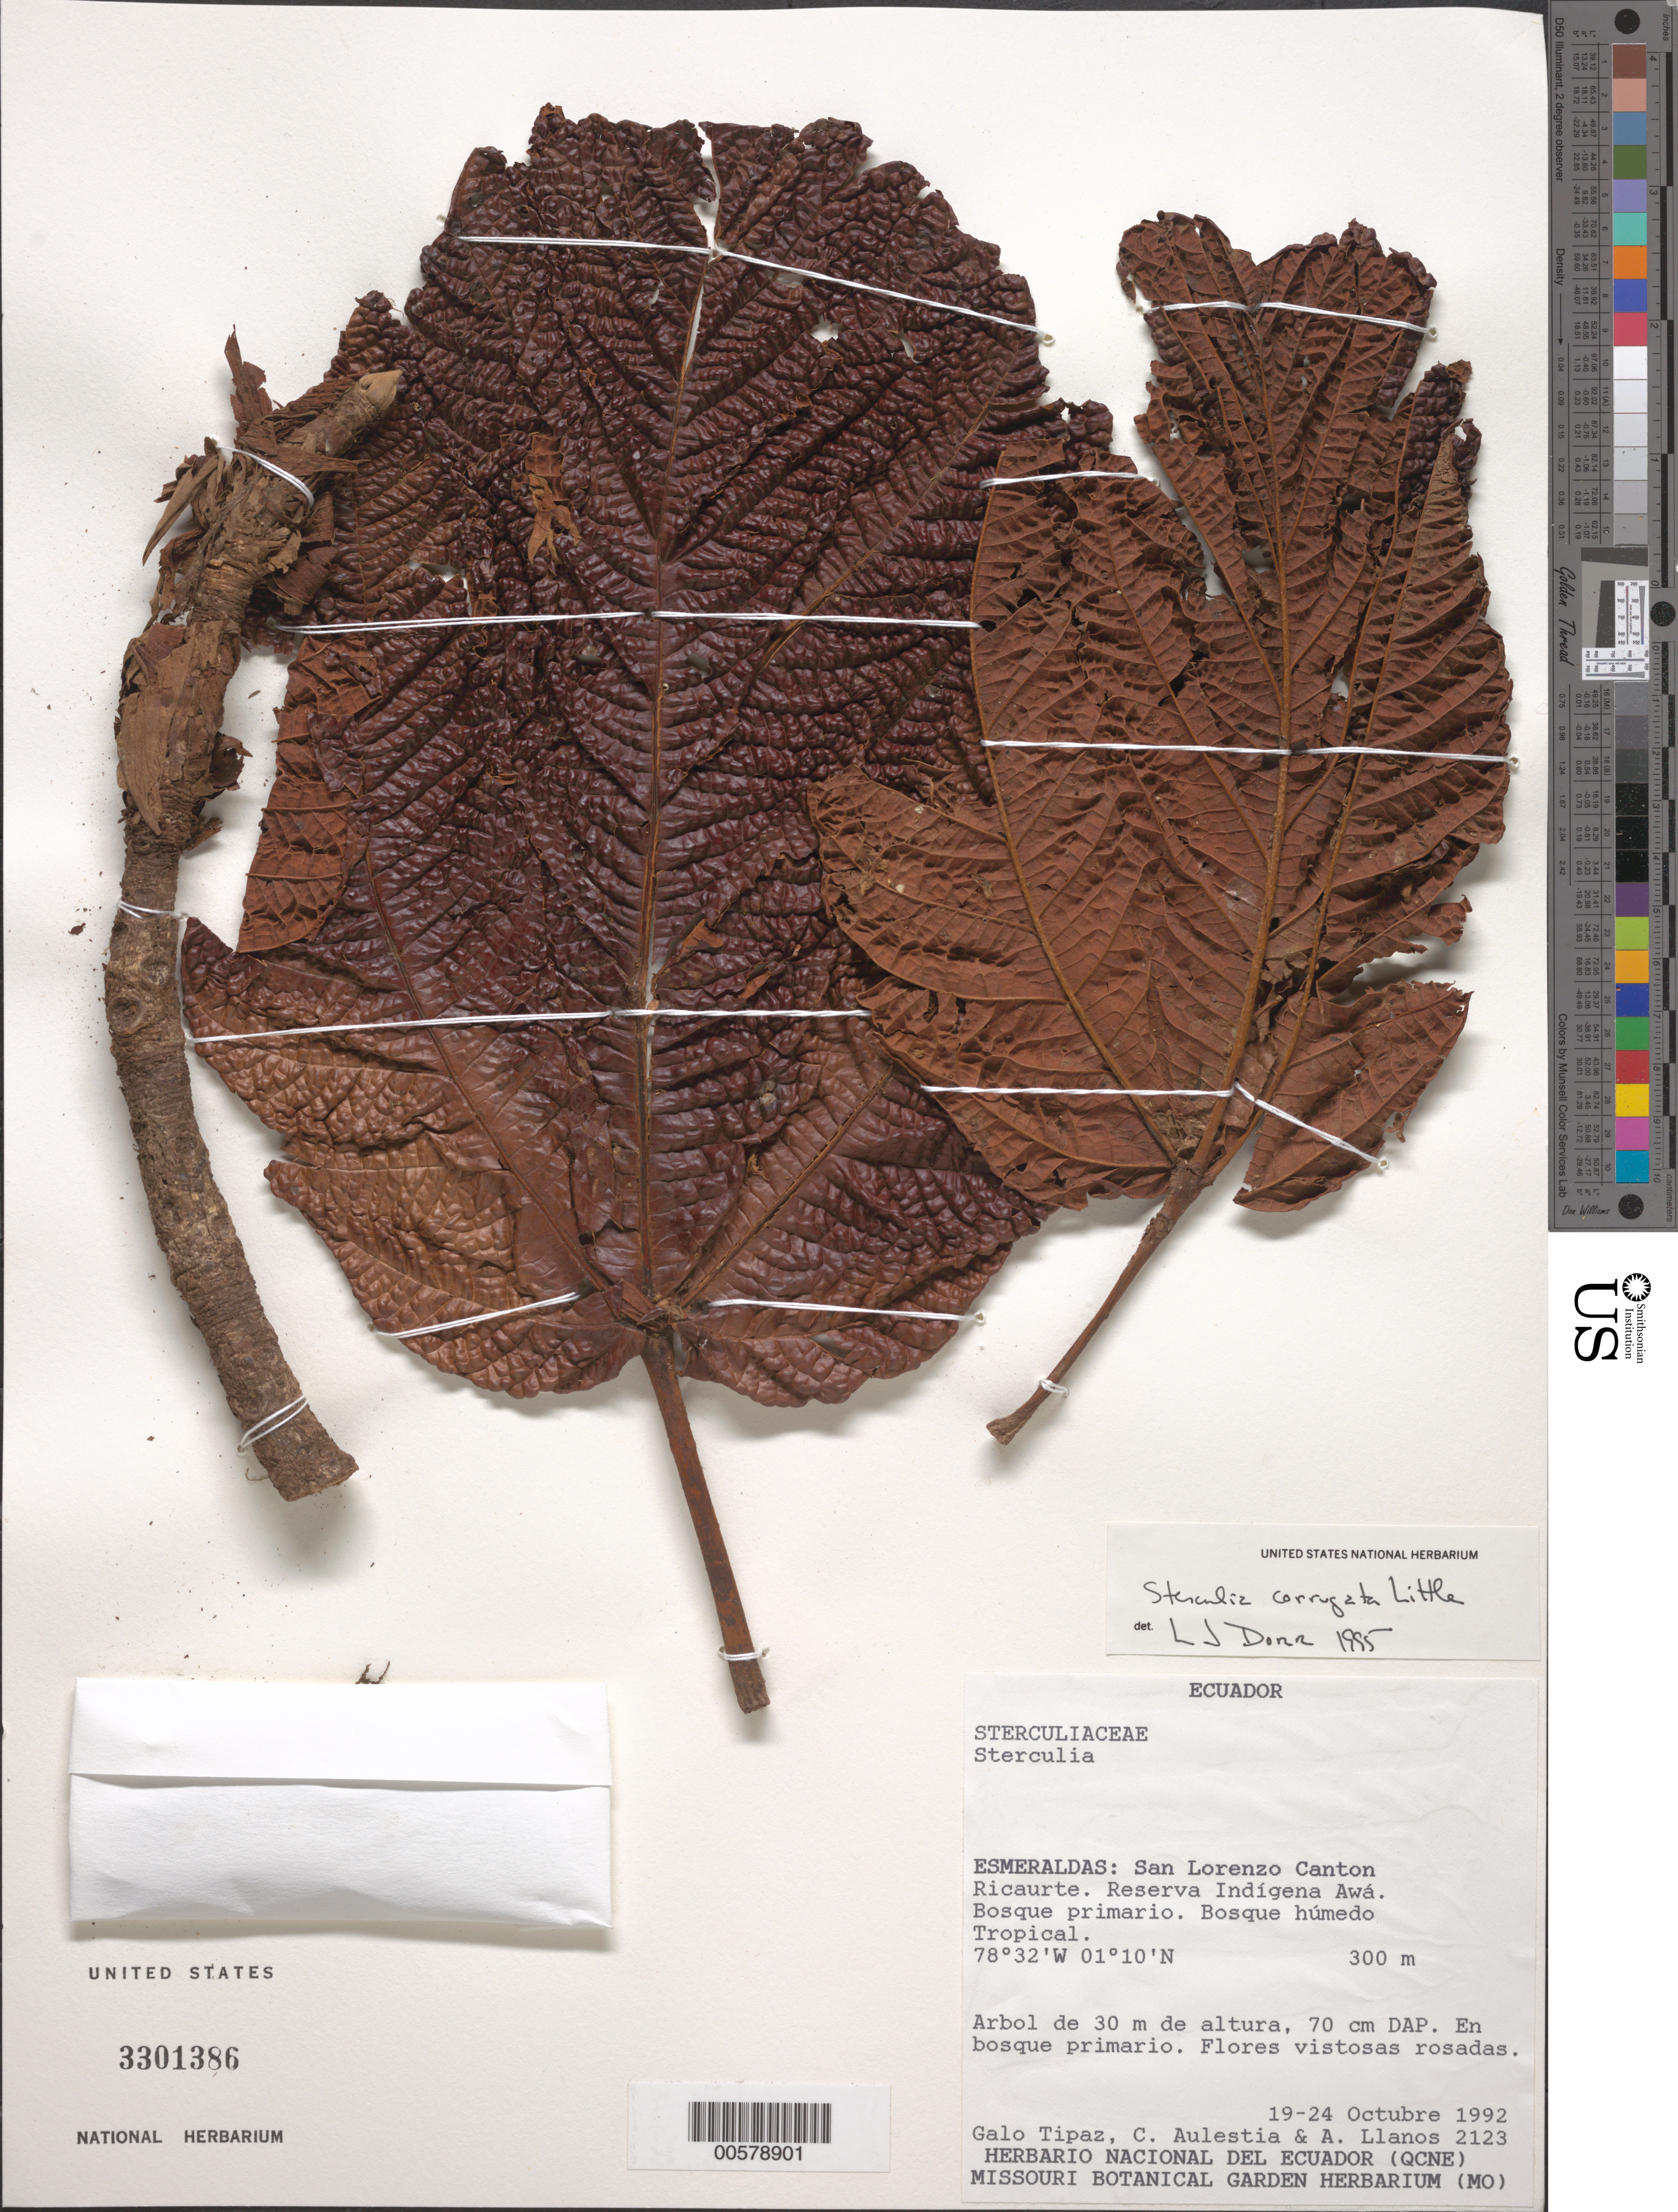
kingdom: Plantae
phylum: Tracheophyta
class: Magnoliopsida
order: Malvales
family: Malvaceae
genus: Sterculia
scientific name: Sterculia corrugata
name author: Little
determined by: Dorr, L. J., (BOT), Smithsonian Institution - National Museum of Natural History (UNITED STATES)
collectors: G. Tipaz, C. Aulestia & A. Llanos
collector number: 2123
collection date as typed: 19 Oct 1992 to 24 Oct 1992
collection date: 1992-10-19/1992-10-24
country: Ecuador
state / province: Esmeraldas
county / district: San Lorenzo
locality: Reserva Etnica Awá. Ricaurte.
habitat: Bosque húmedo Tropical. Bosque primario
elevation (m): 300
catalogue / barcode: US 3301386